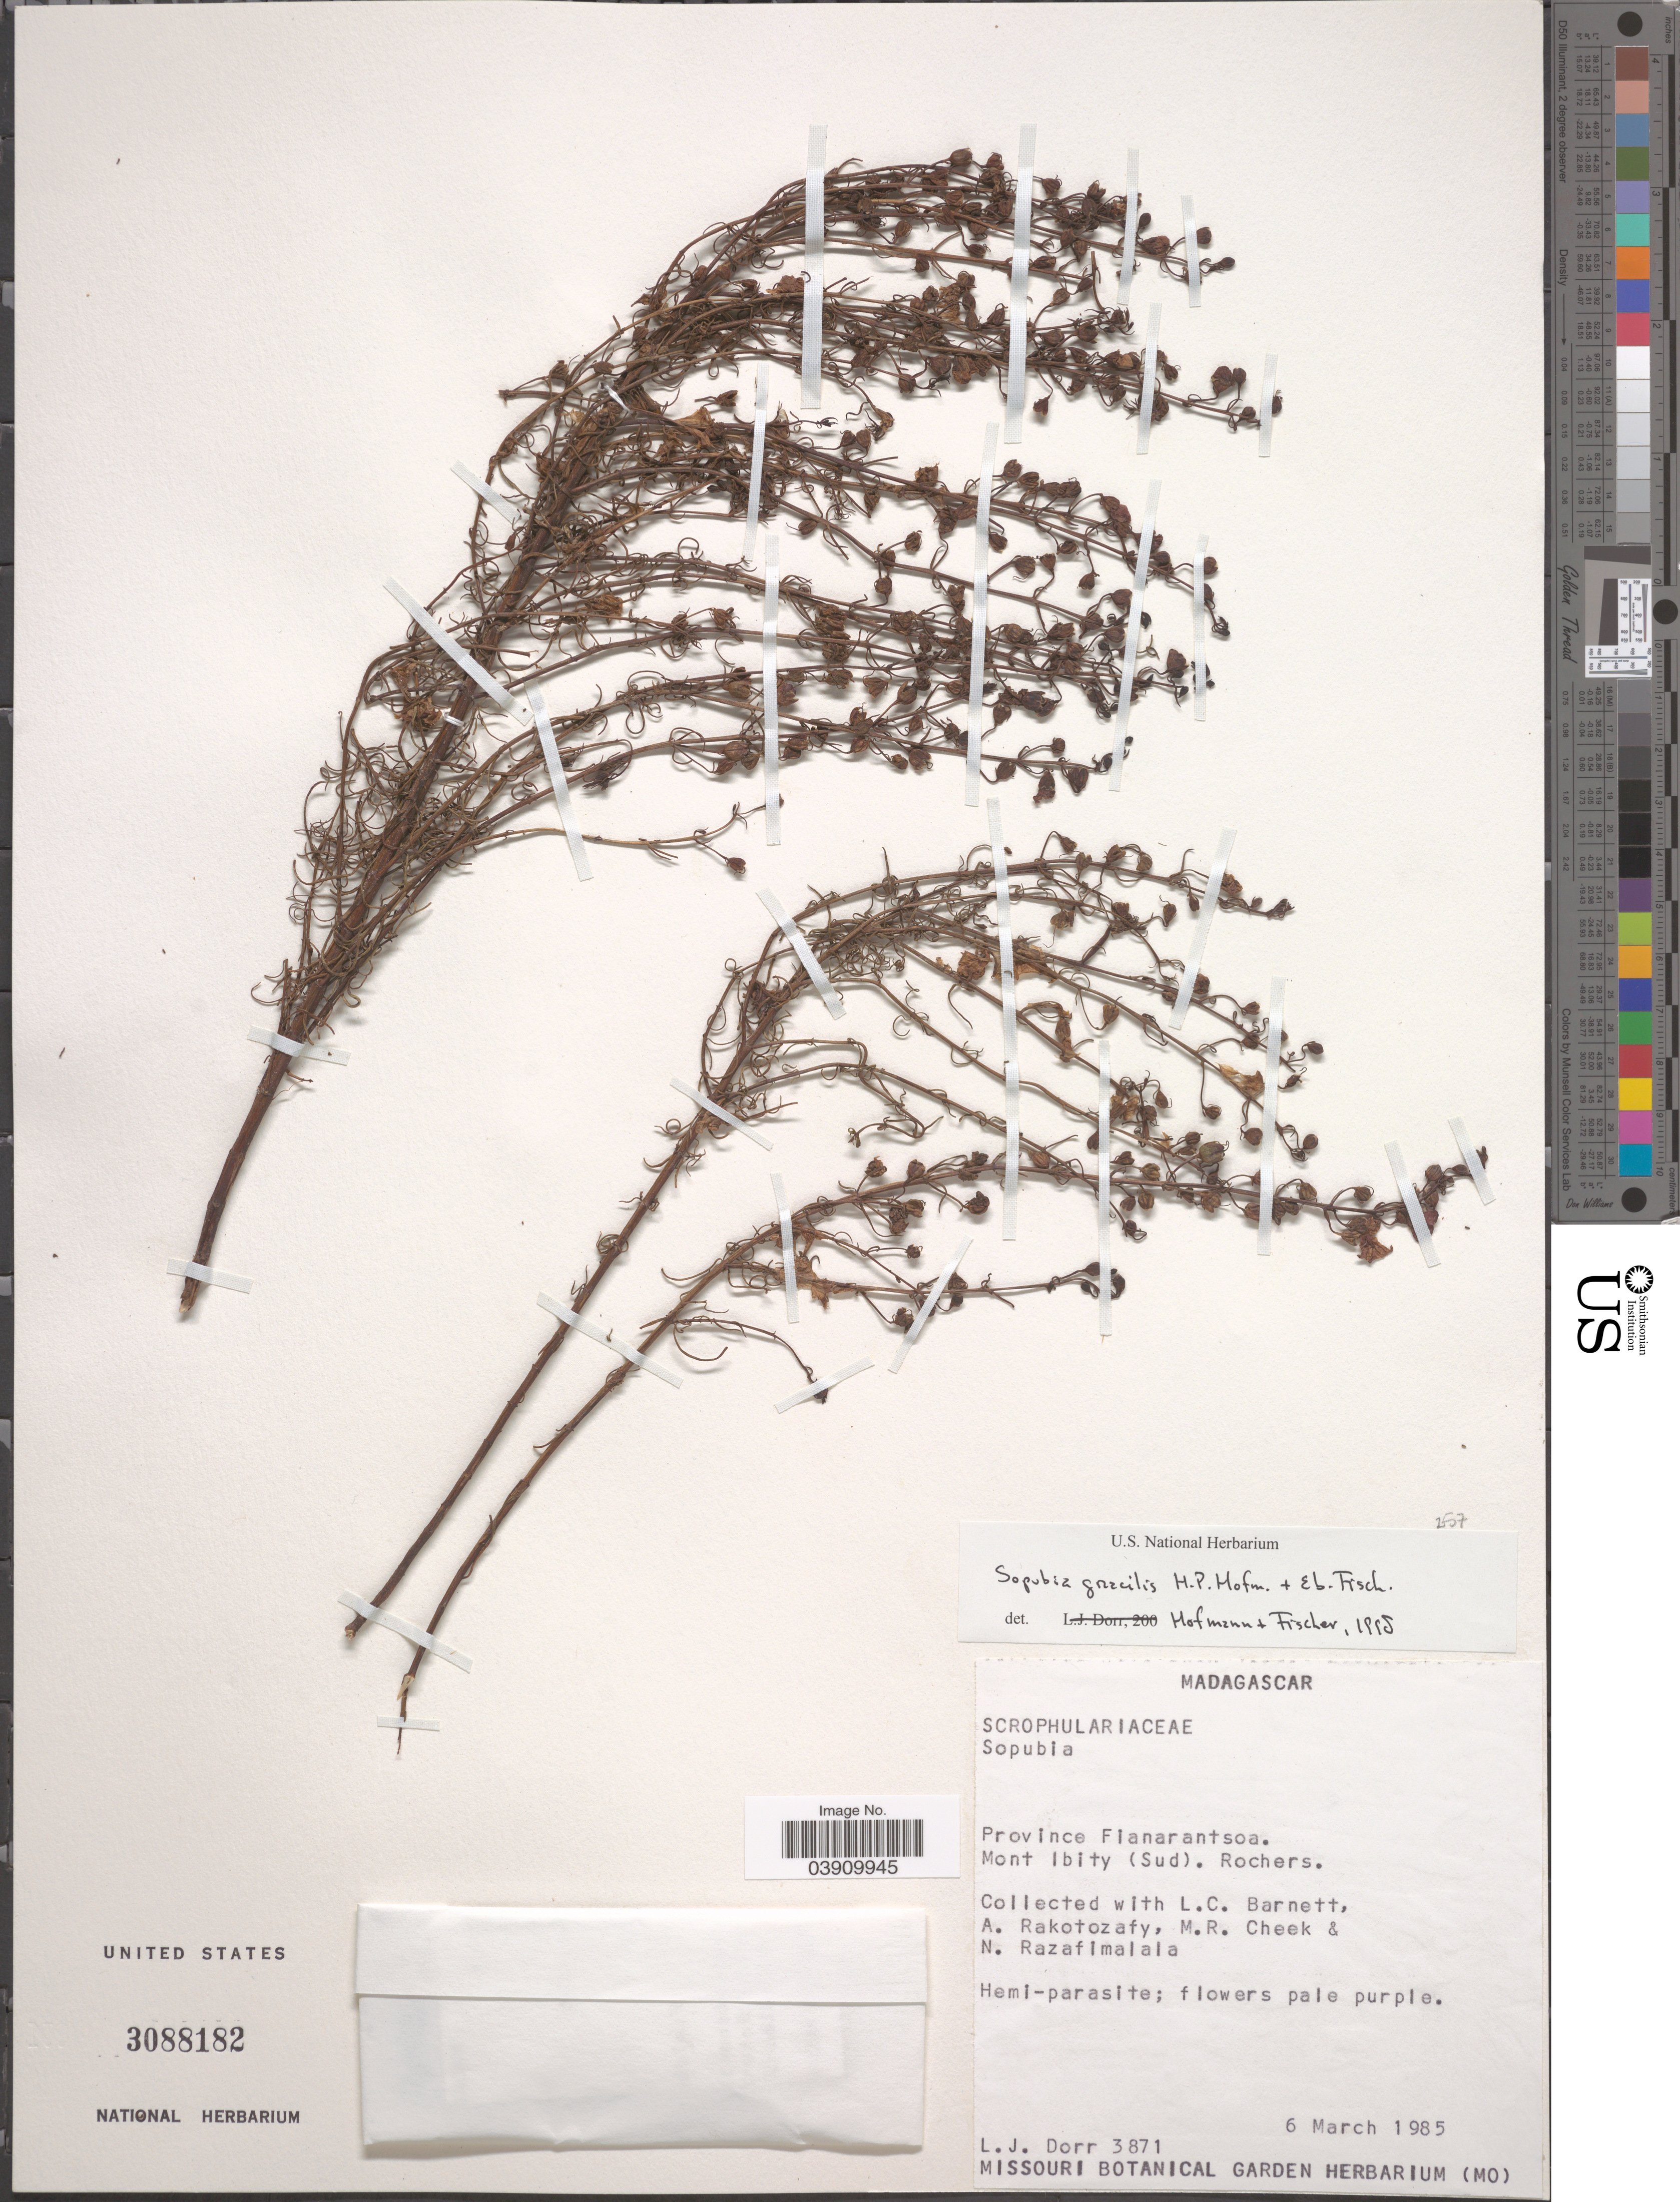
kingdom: Plantae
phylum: Tracheophyta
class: Magnoliopsida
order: Lamiales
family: Orobanchaceae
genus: Sopubia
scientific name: Sopubia gracilis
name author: H.-P.Hofm. & Eb. Fisch.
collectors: L. J. Dorr, L. C. Barnett, A. Rakotozafy, M. Cheek & N. Razafimalala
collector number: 3871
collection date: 1985-03-06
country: Madagascar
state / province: Vakinankaratra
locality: Mont Ibity (Sud). Rochers.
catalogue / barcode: US 3088182